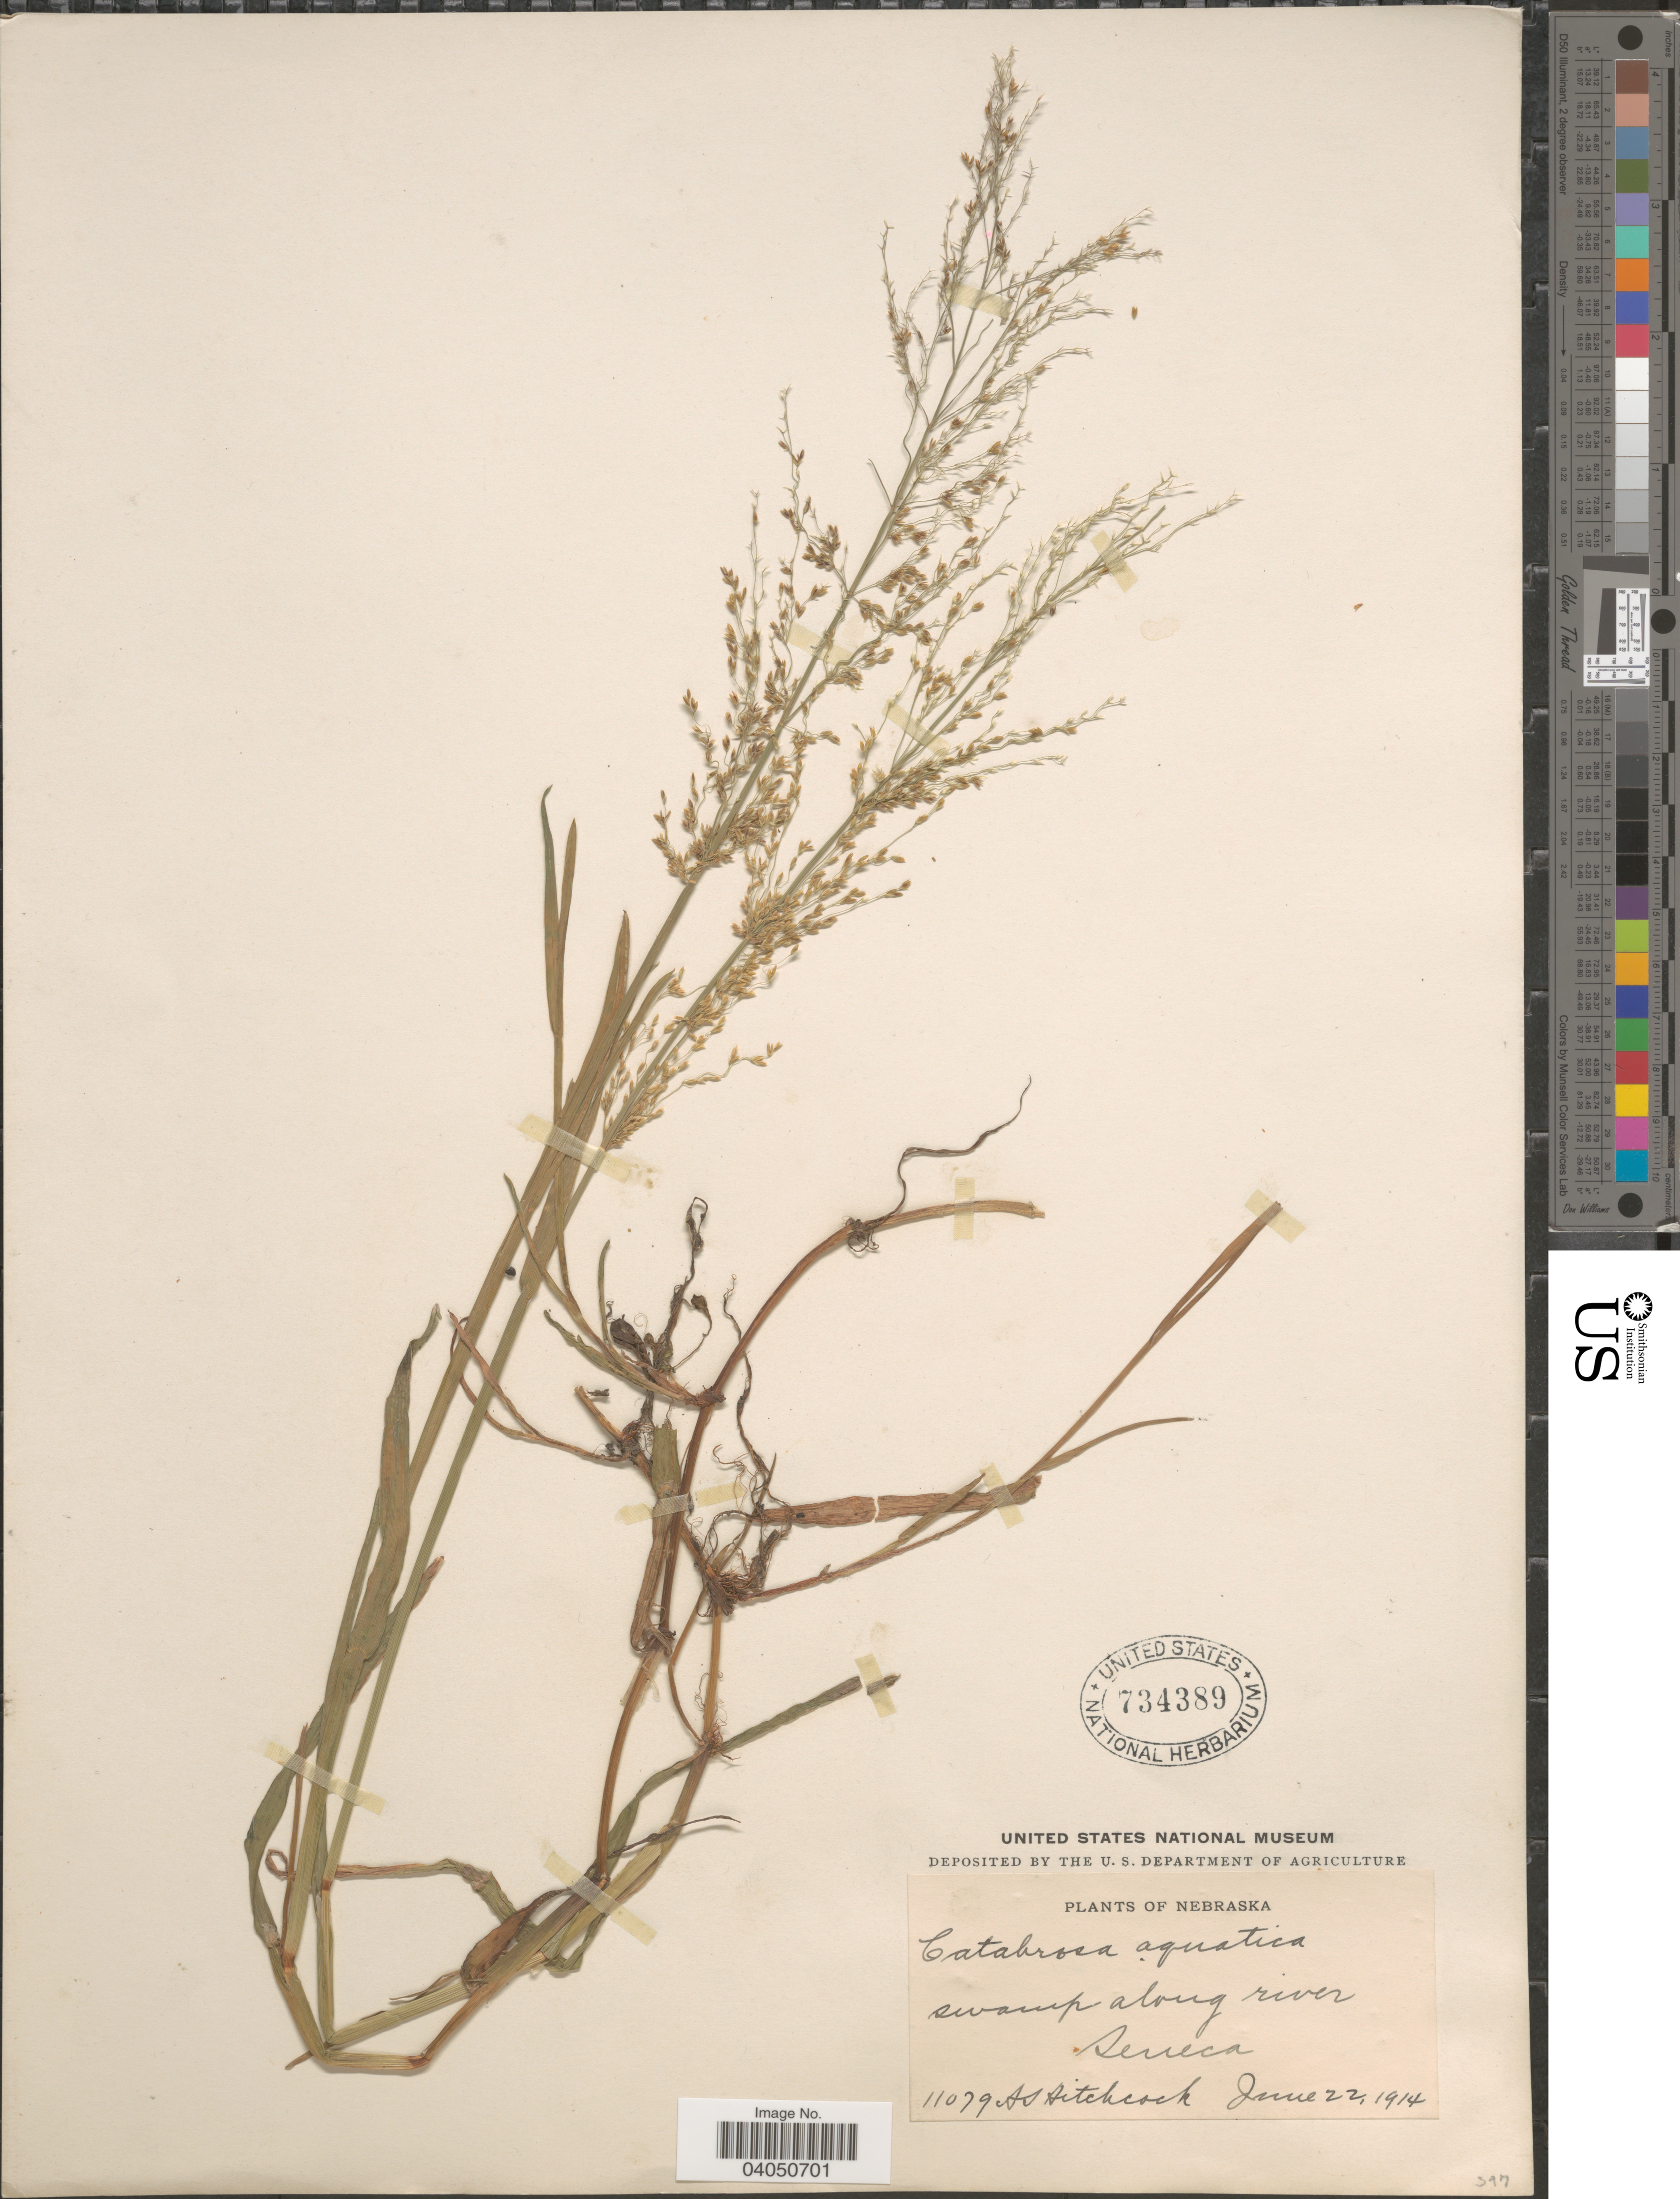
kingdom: Plantae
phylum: Tracheophyta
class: Liliopsida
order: Poales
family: Poaceae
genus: Catabrosa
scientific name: Catabrosa aquatica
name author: (L.) P. Beauv.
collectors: A. S. Hitchcock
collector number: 11079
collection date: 1914-06-22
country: United States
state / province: Nebraska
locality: Seneca.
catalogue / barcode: US 734389